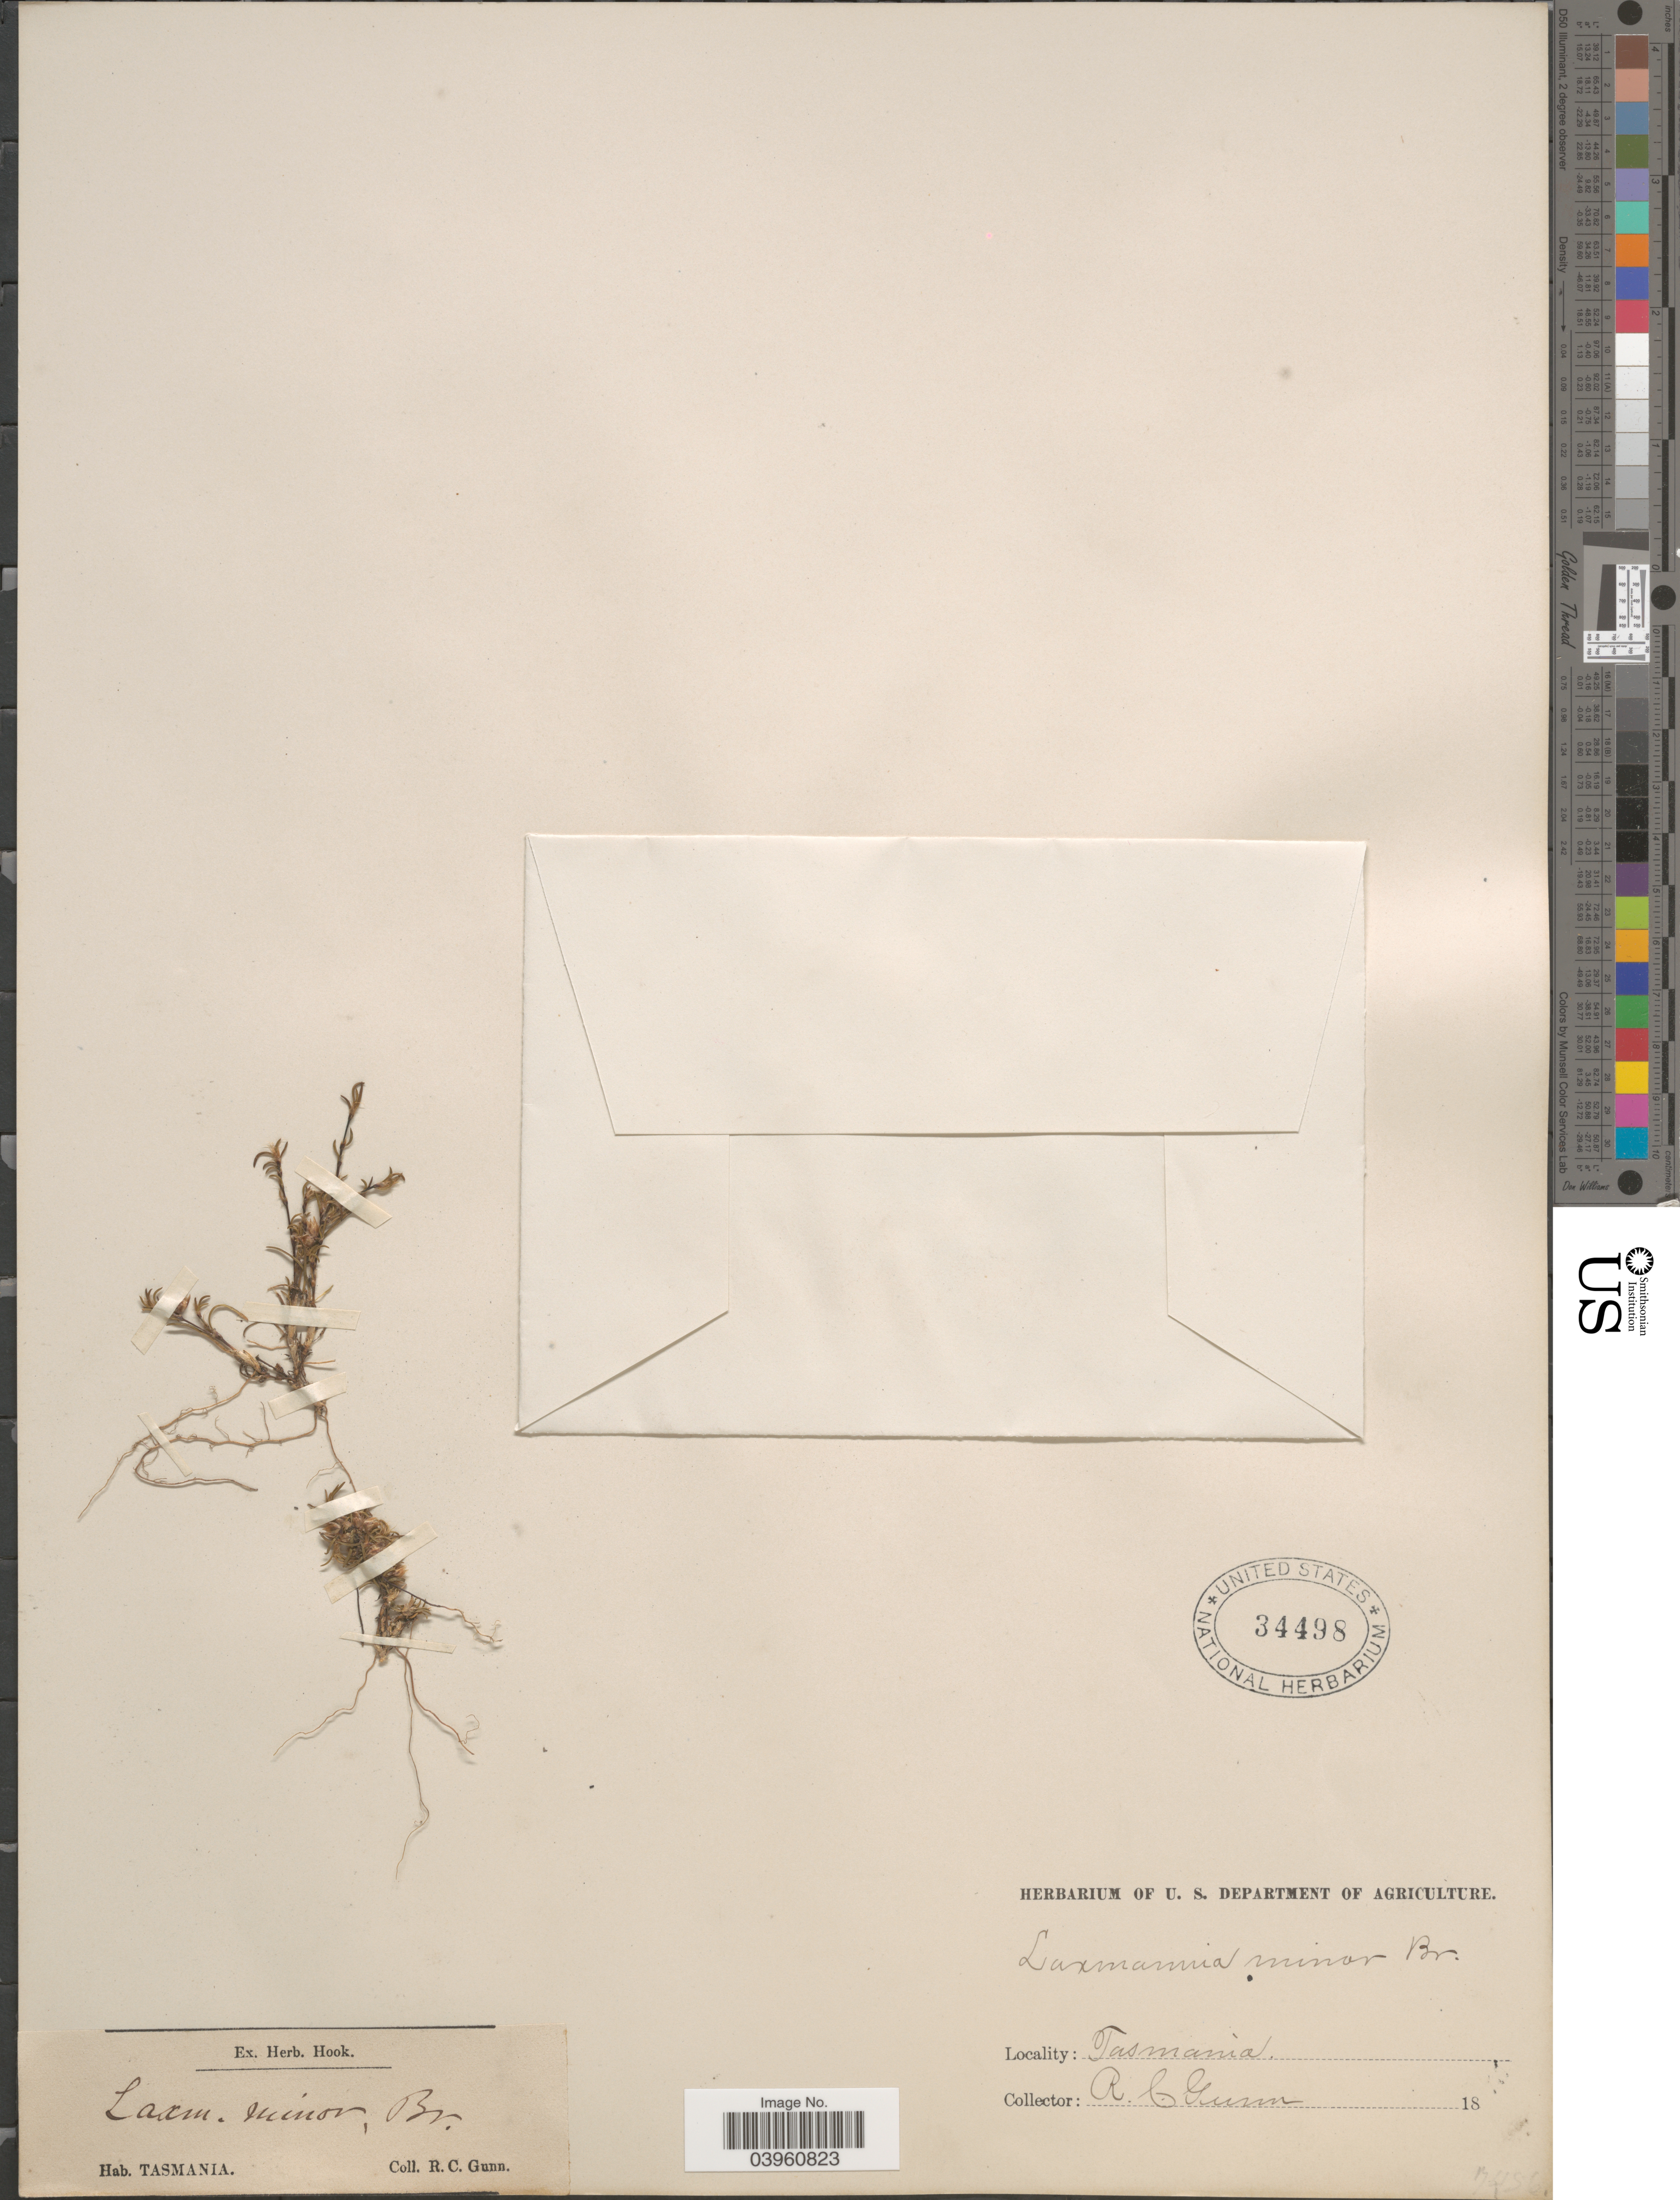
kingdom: Plantae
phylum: Tracheophyta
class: Liliopsida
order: Asparagales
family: Asparagaceae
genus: Laxmannia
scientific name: Laxmannia minor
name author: R. Br.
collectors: R. Gunn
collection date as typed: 18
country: Australia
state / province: Tasmania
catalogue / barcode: US 34498